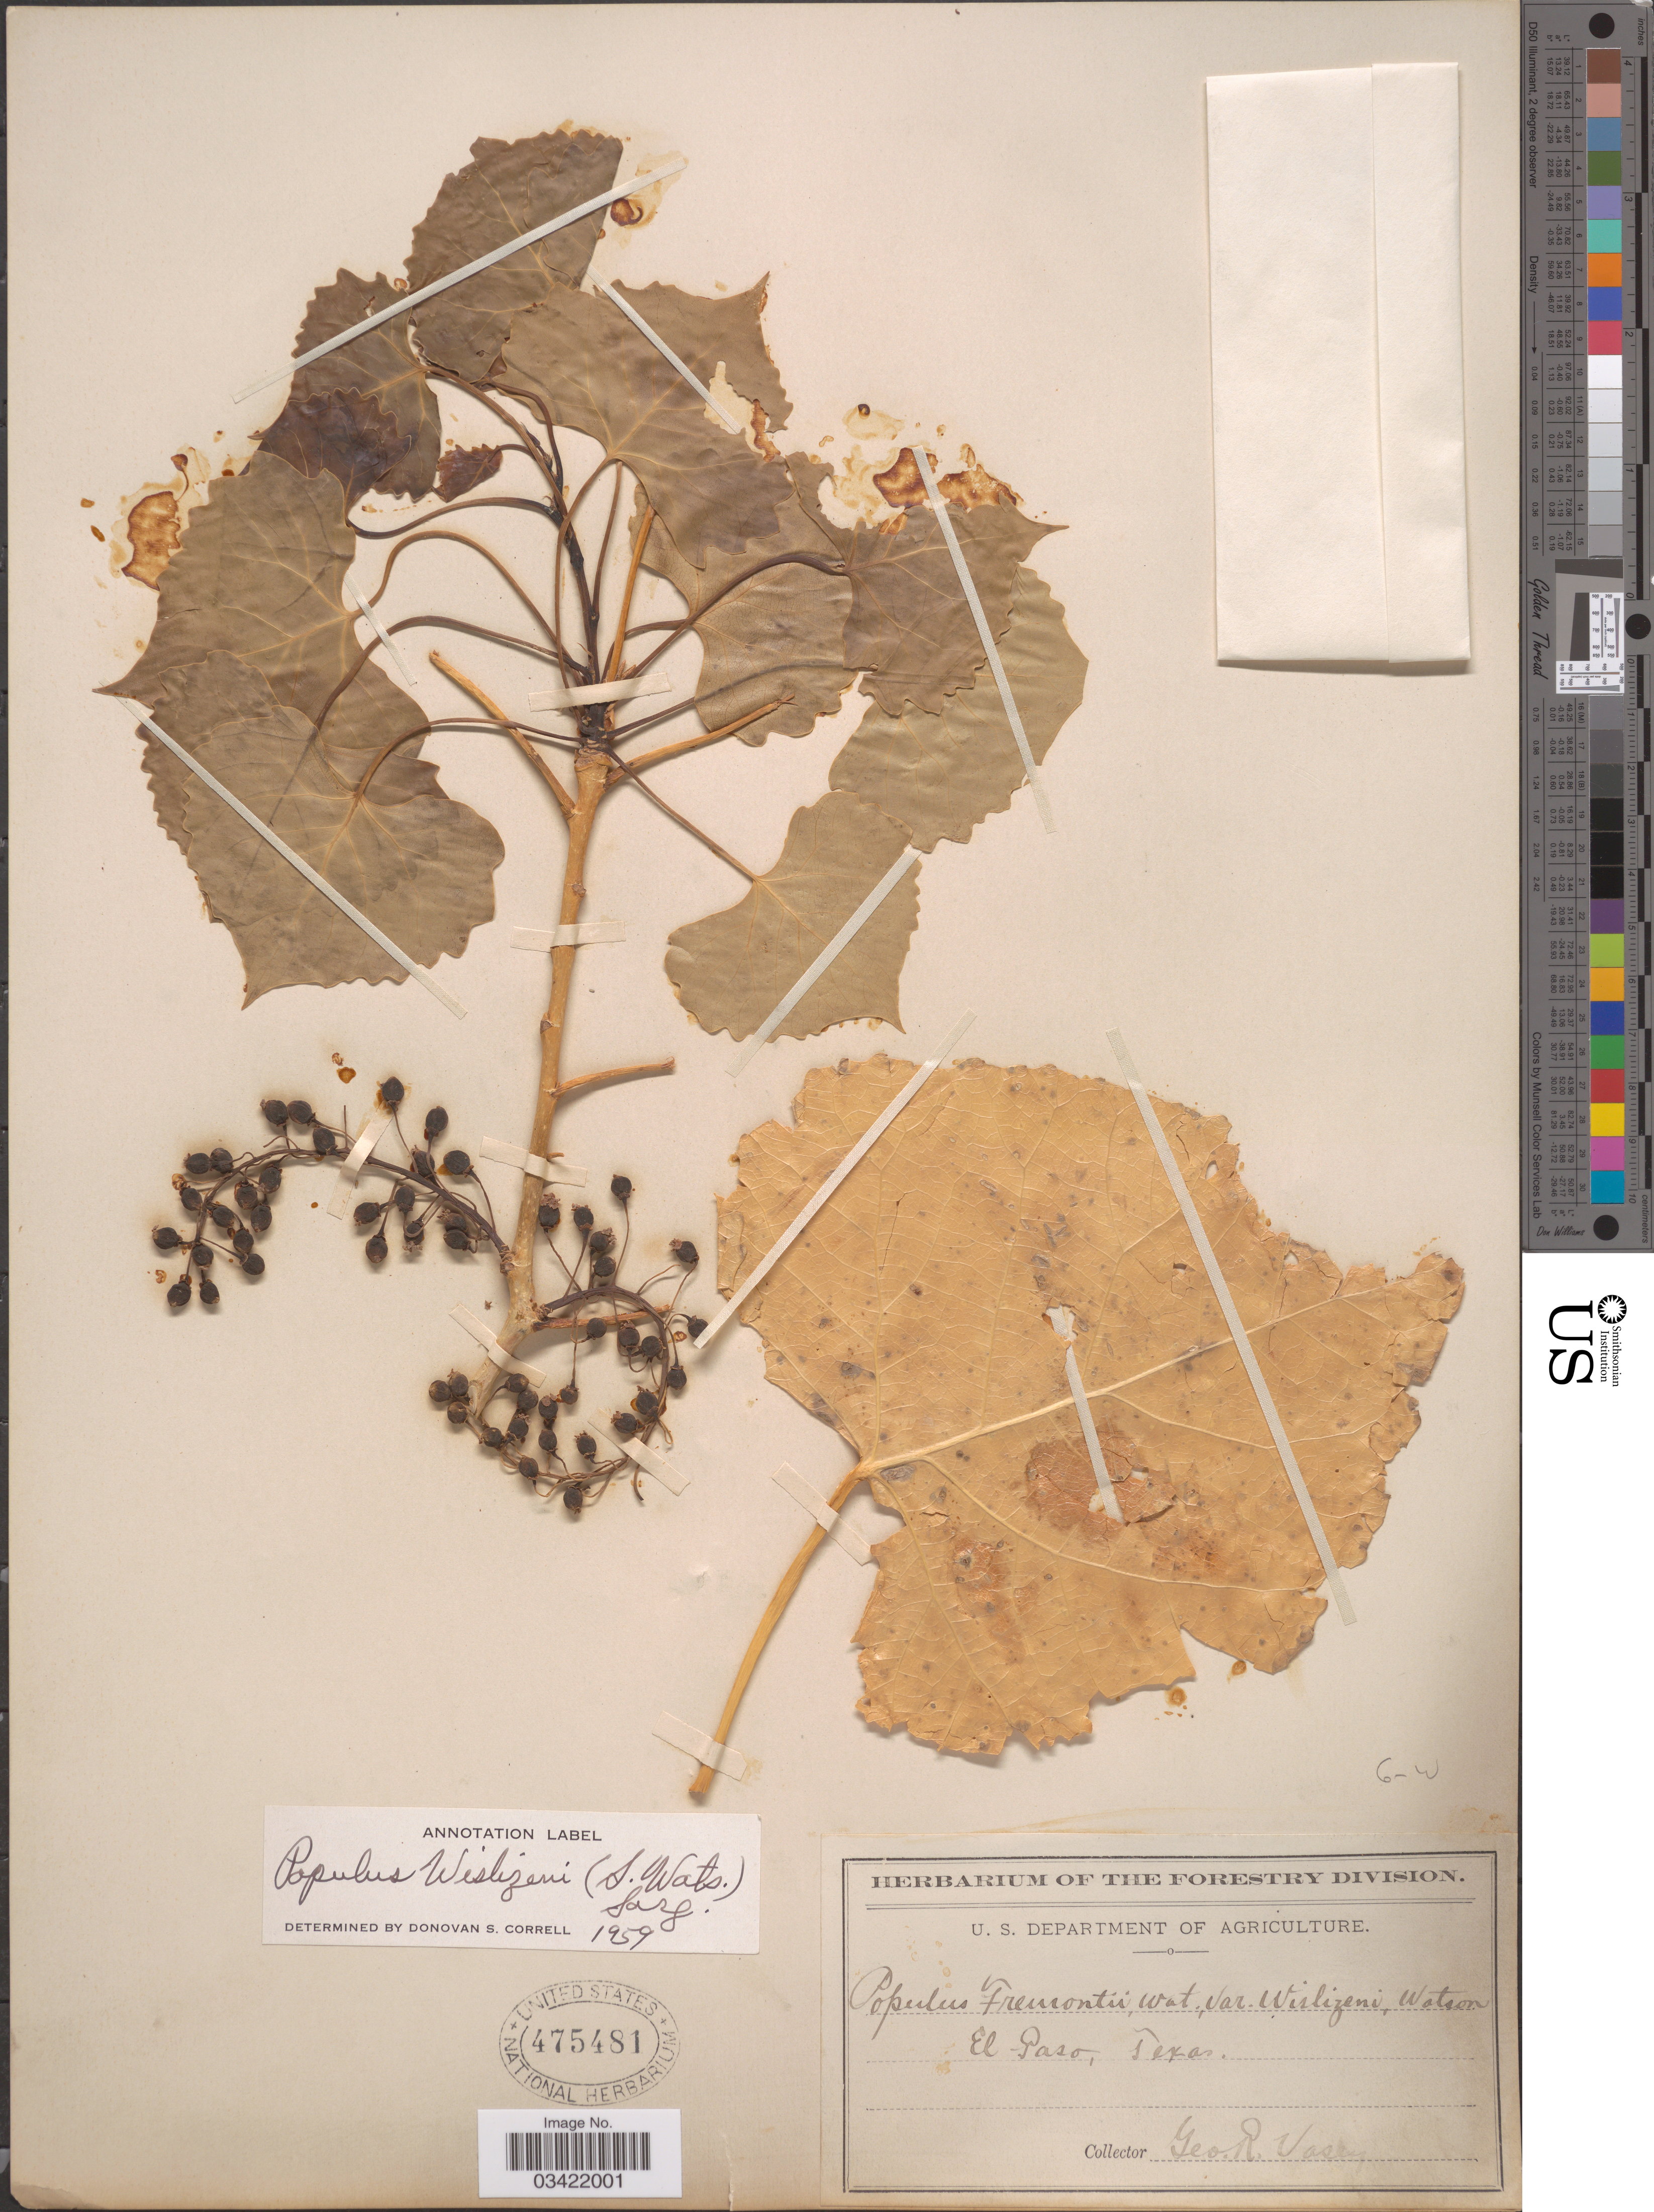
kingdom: Plantae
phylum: Tracheophyta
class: Magnoliopsida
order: Malpighiales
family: Salicaceae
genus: Populus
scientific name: Populus deltoides subsp. wislizeni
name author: (S. Watson) Eckenw.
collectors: G. Vasey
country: United States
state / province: Texas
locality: El-Paso.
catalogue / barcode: US 475481